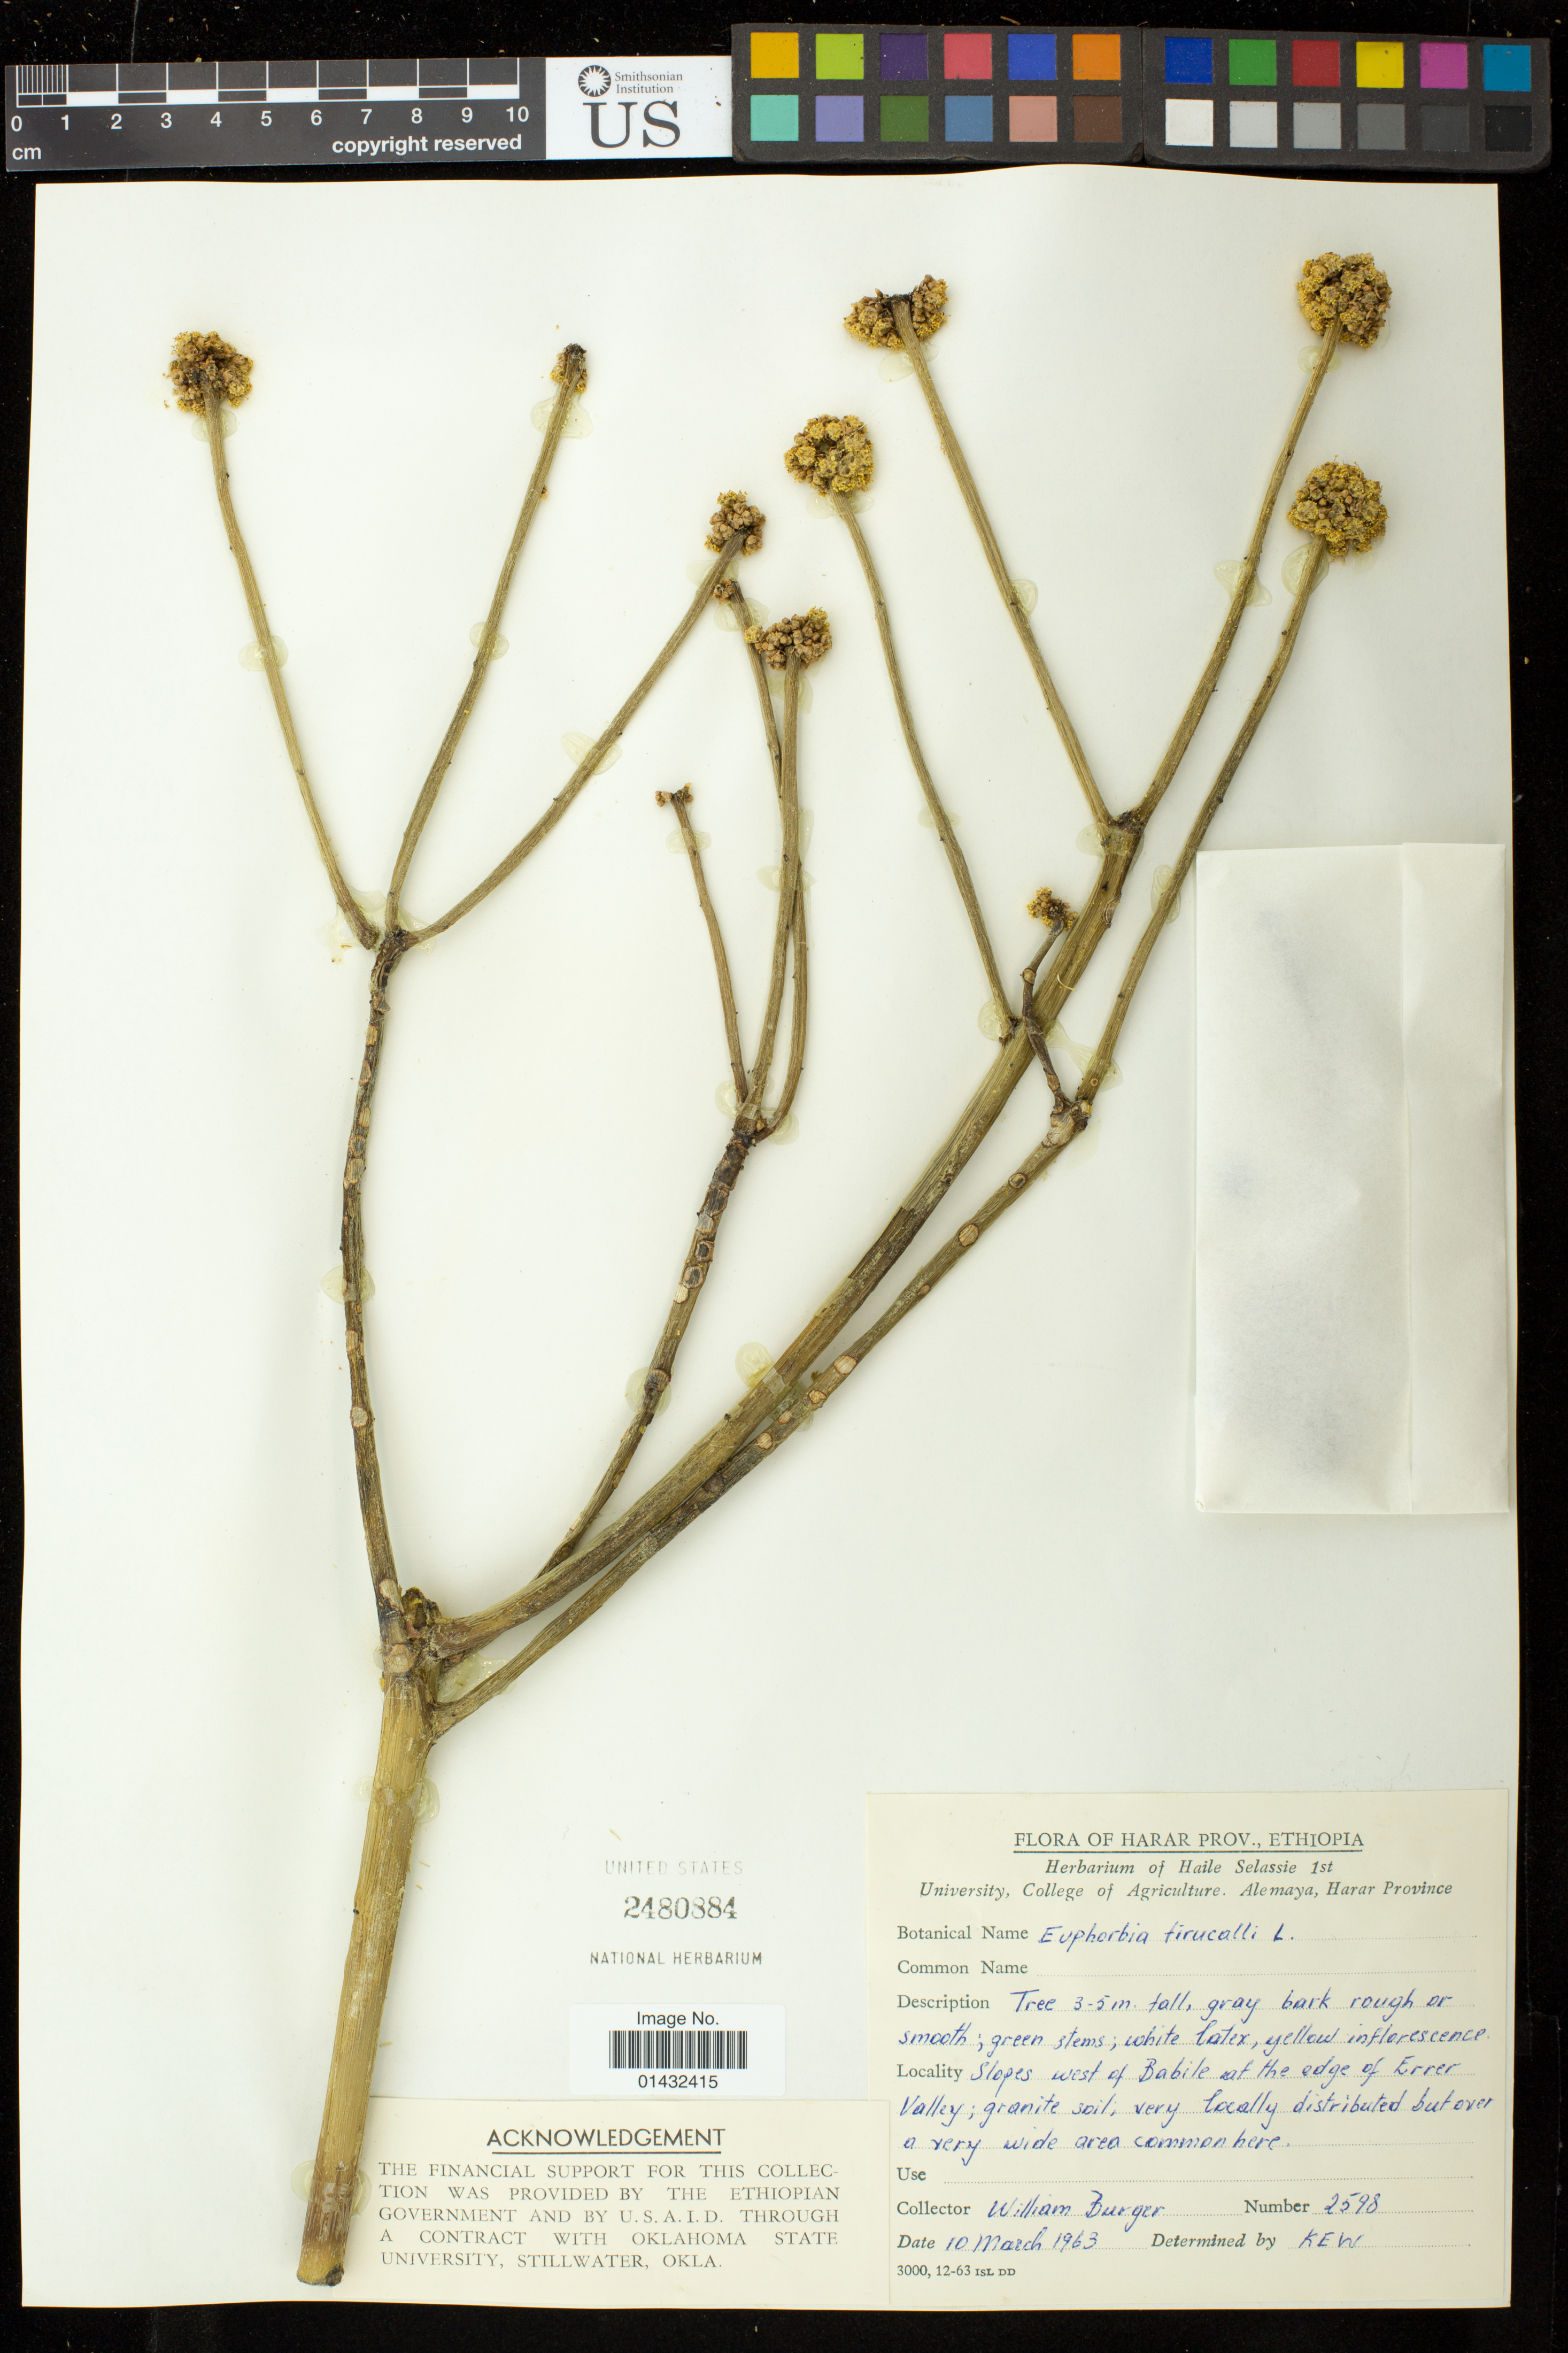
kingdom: Plantae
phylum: Tracheophyta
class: Magnoliopsida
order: Malpighiales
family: Euphorbiaceae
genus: Euphorbia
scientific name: Euphorbia tirucalli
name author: L.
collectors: W. Burger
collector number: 2598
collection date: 1963-03-10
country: Ethiopia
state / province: Harari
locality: Harar Prov.; Slopes west of Babile at the edge of Errer Valley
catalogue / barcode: US 2480884